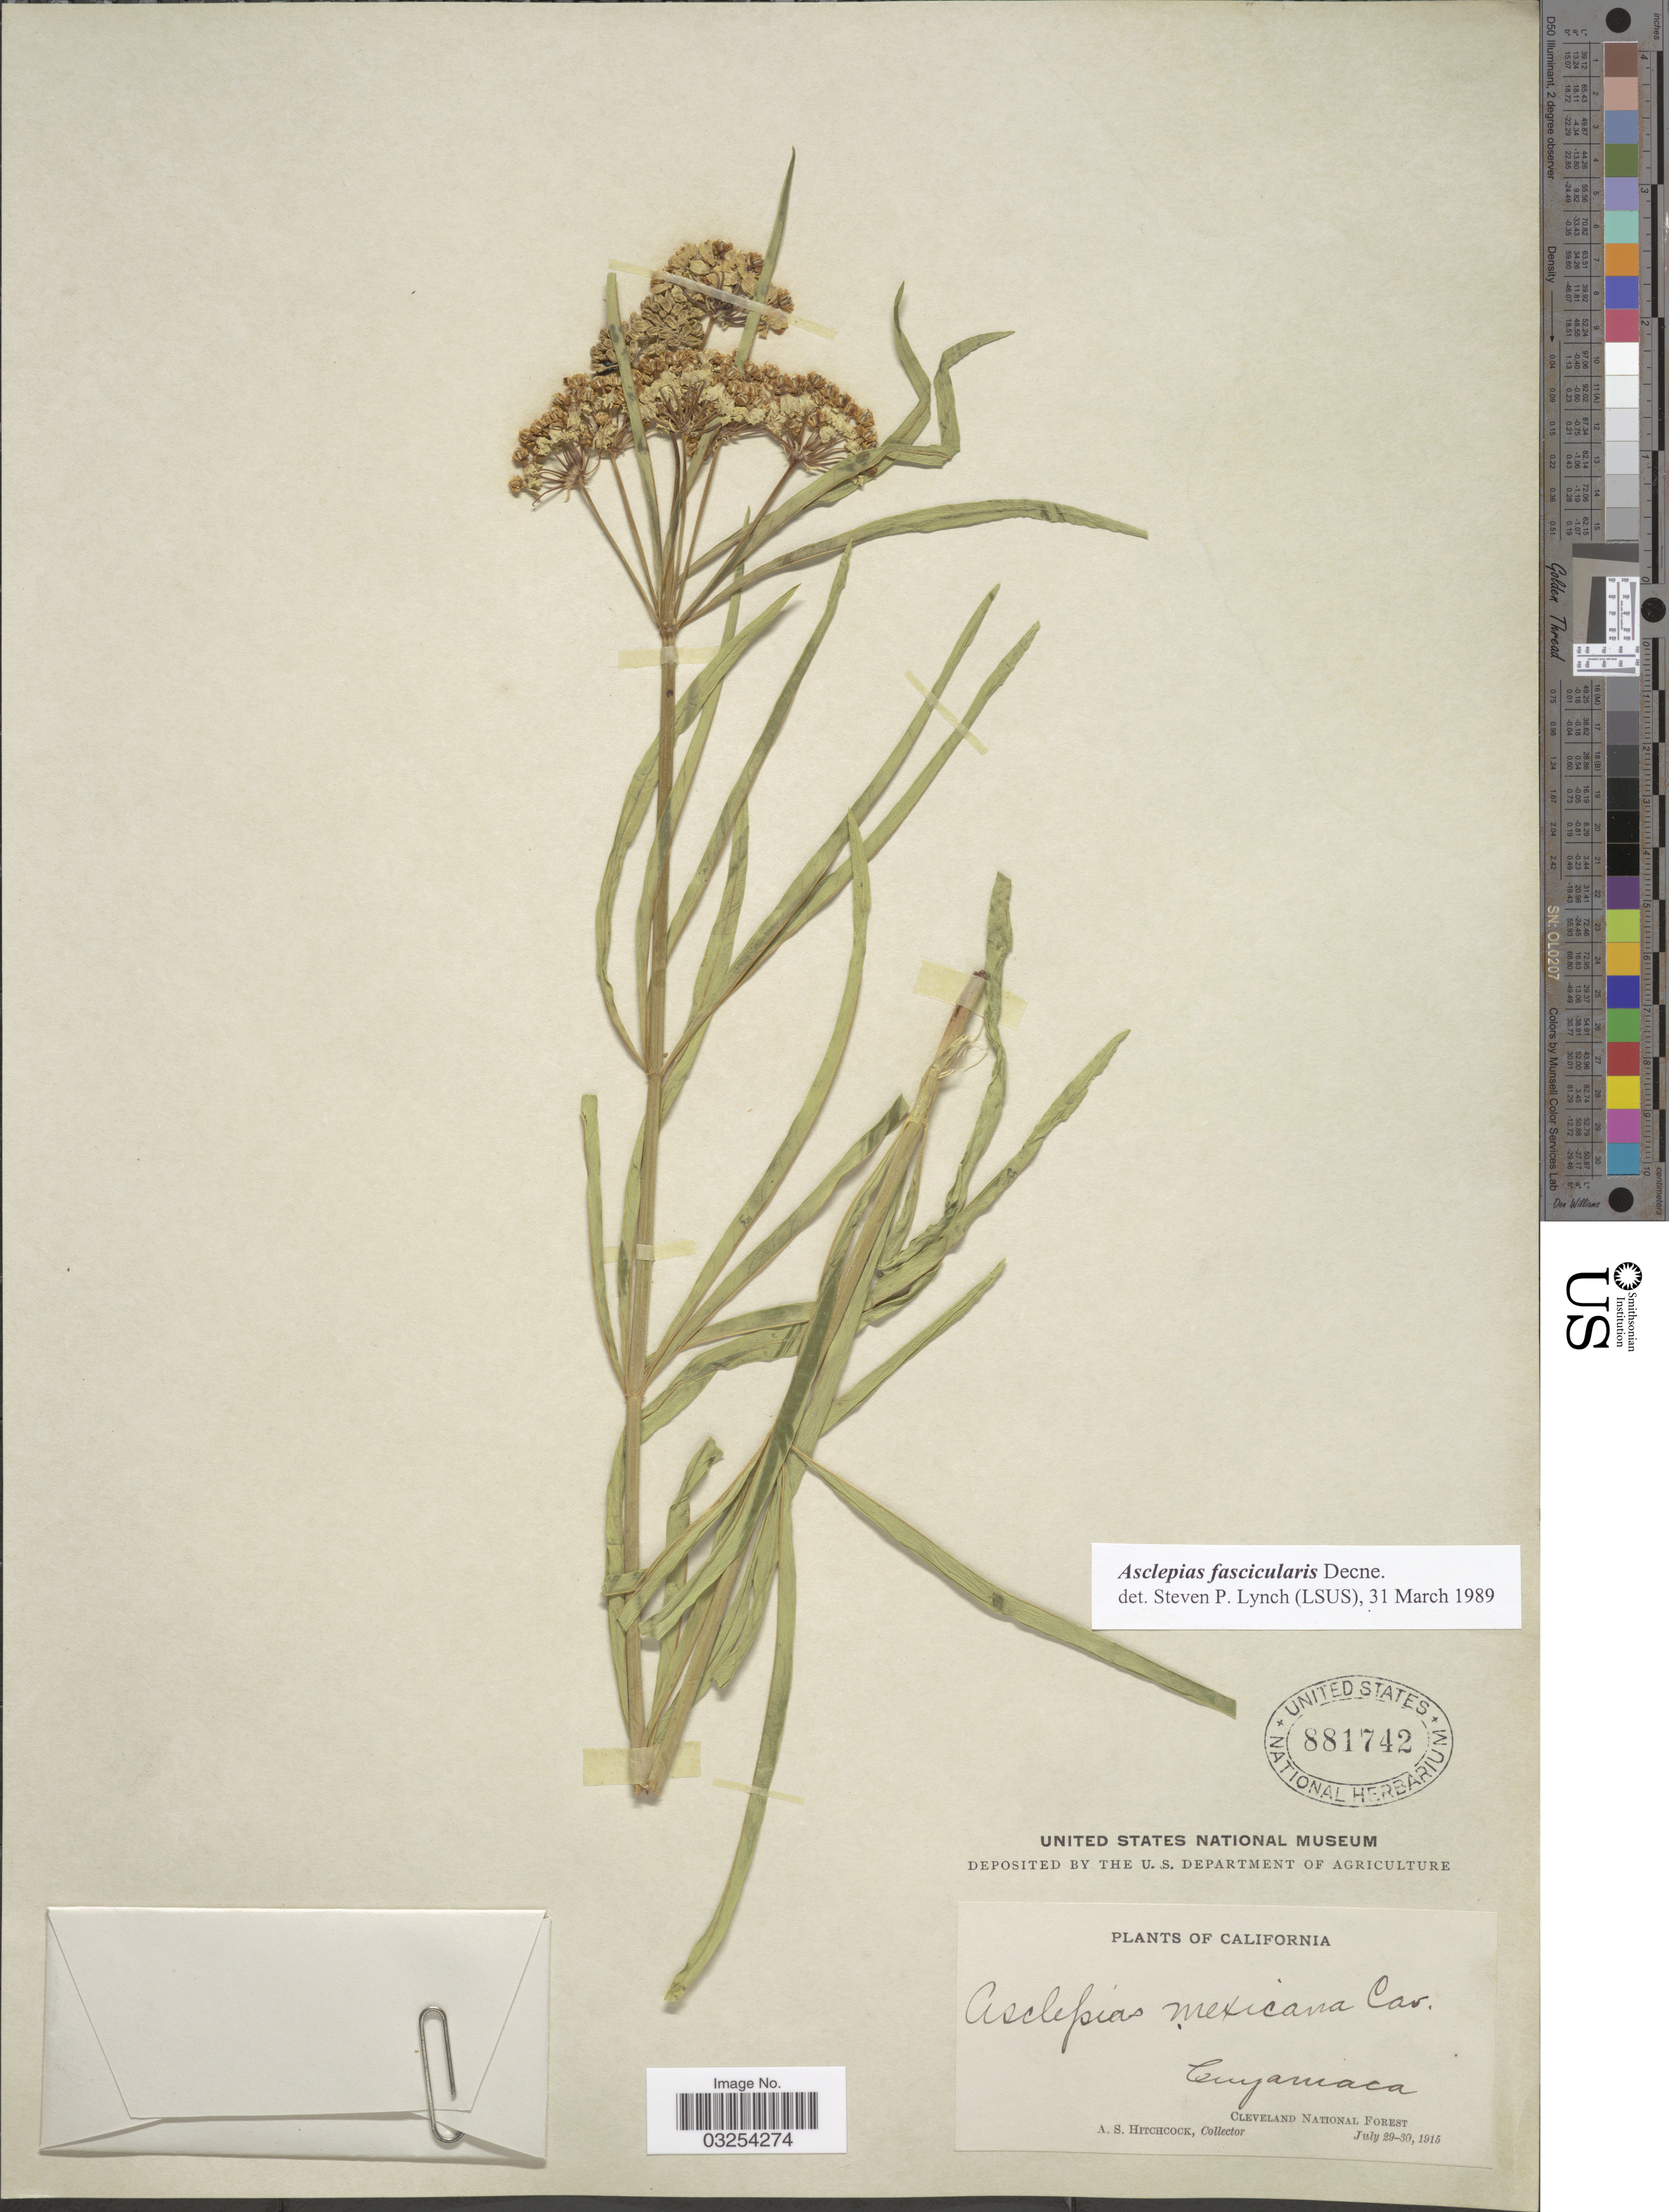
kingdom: Plantae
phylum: Tracheophyta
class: Magnoliopsida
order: Gentianales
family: Apocynaceae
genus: Asclepias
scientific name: Asclepias fascicularis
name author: Decne.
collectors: A. S. Hitchcock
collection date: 1915-07-29/1915-07-30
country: United States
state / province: California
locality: Cuyamaca. Cleveland National Forest.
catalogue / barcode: US 881742